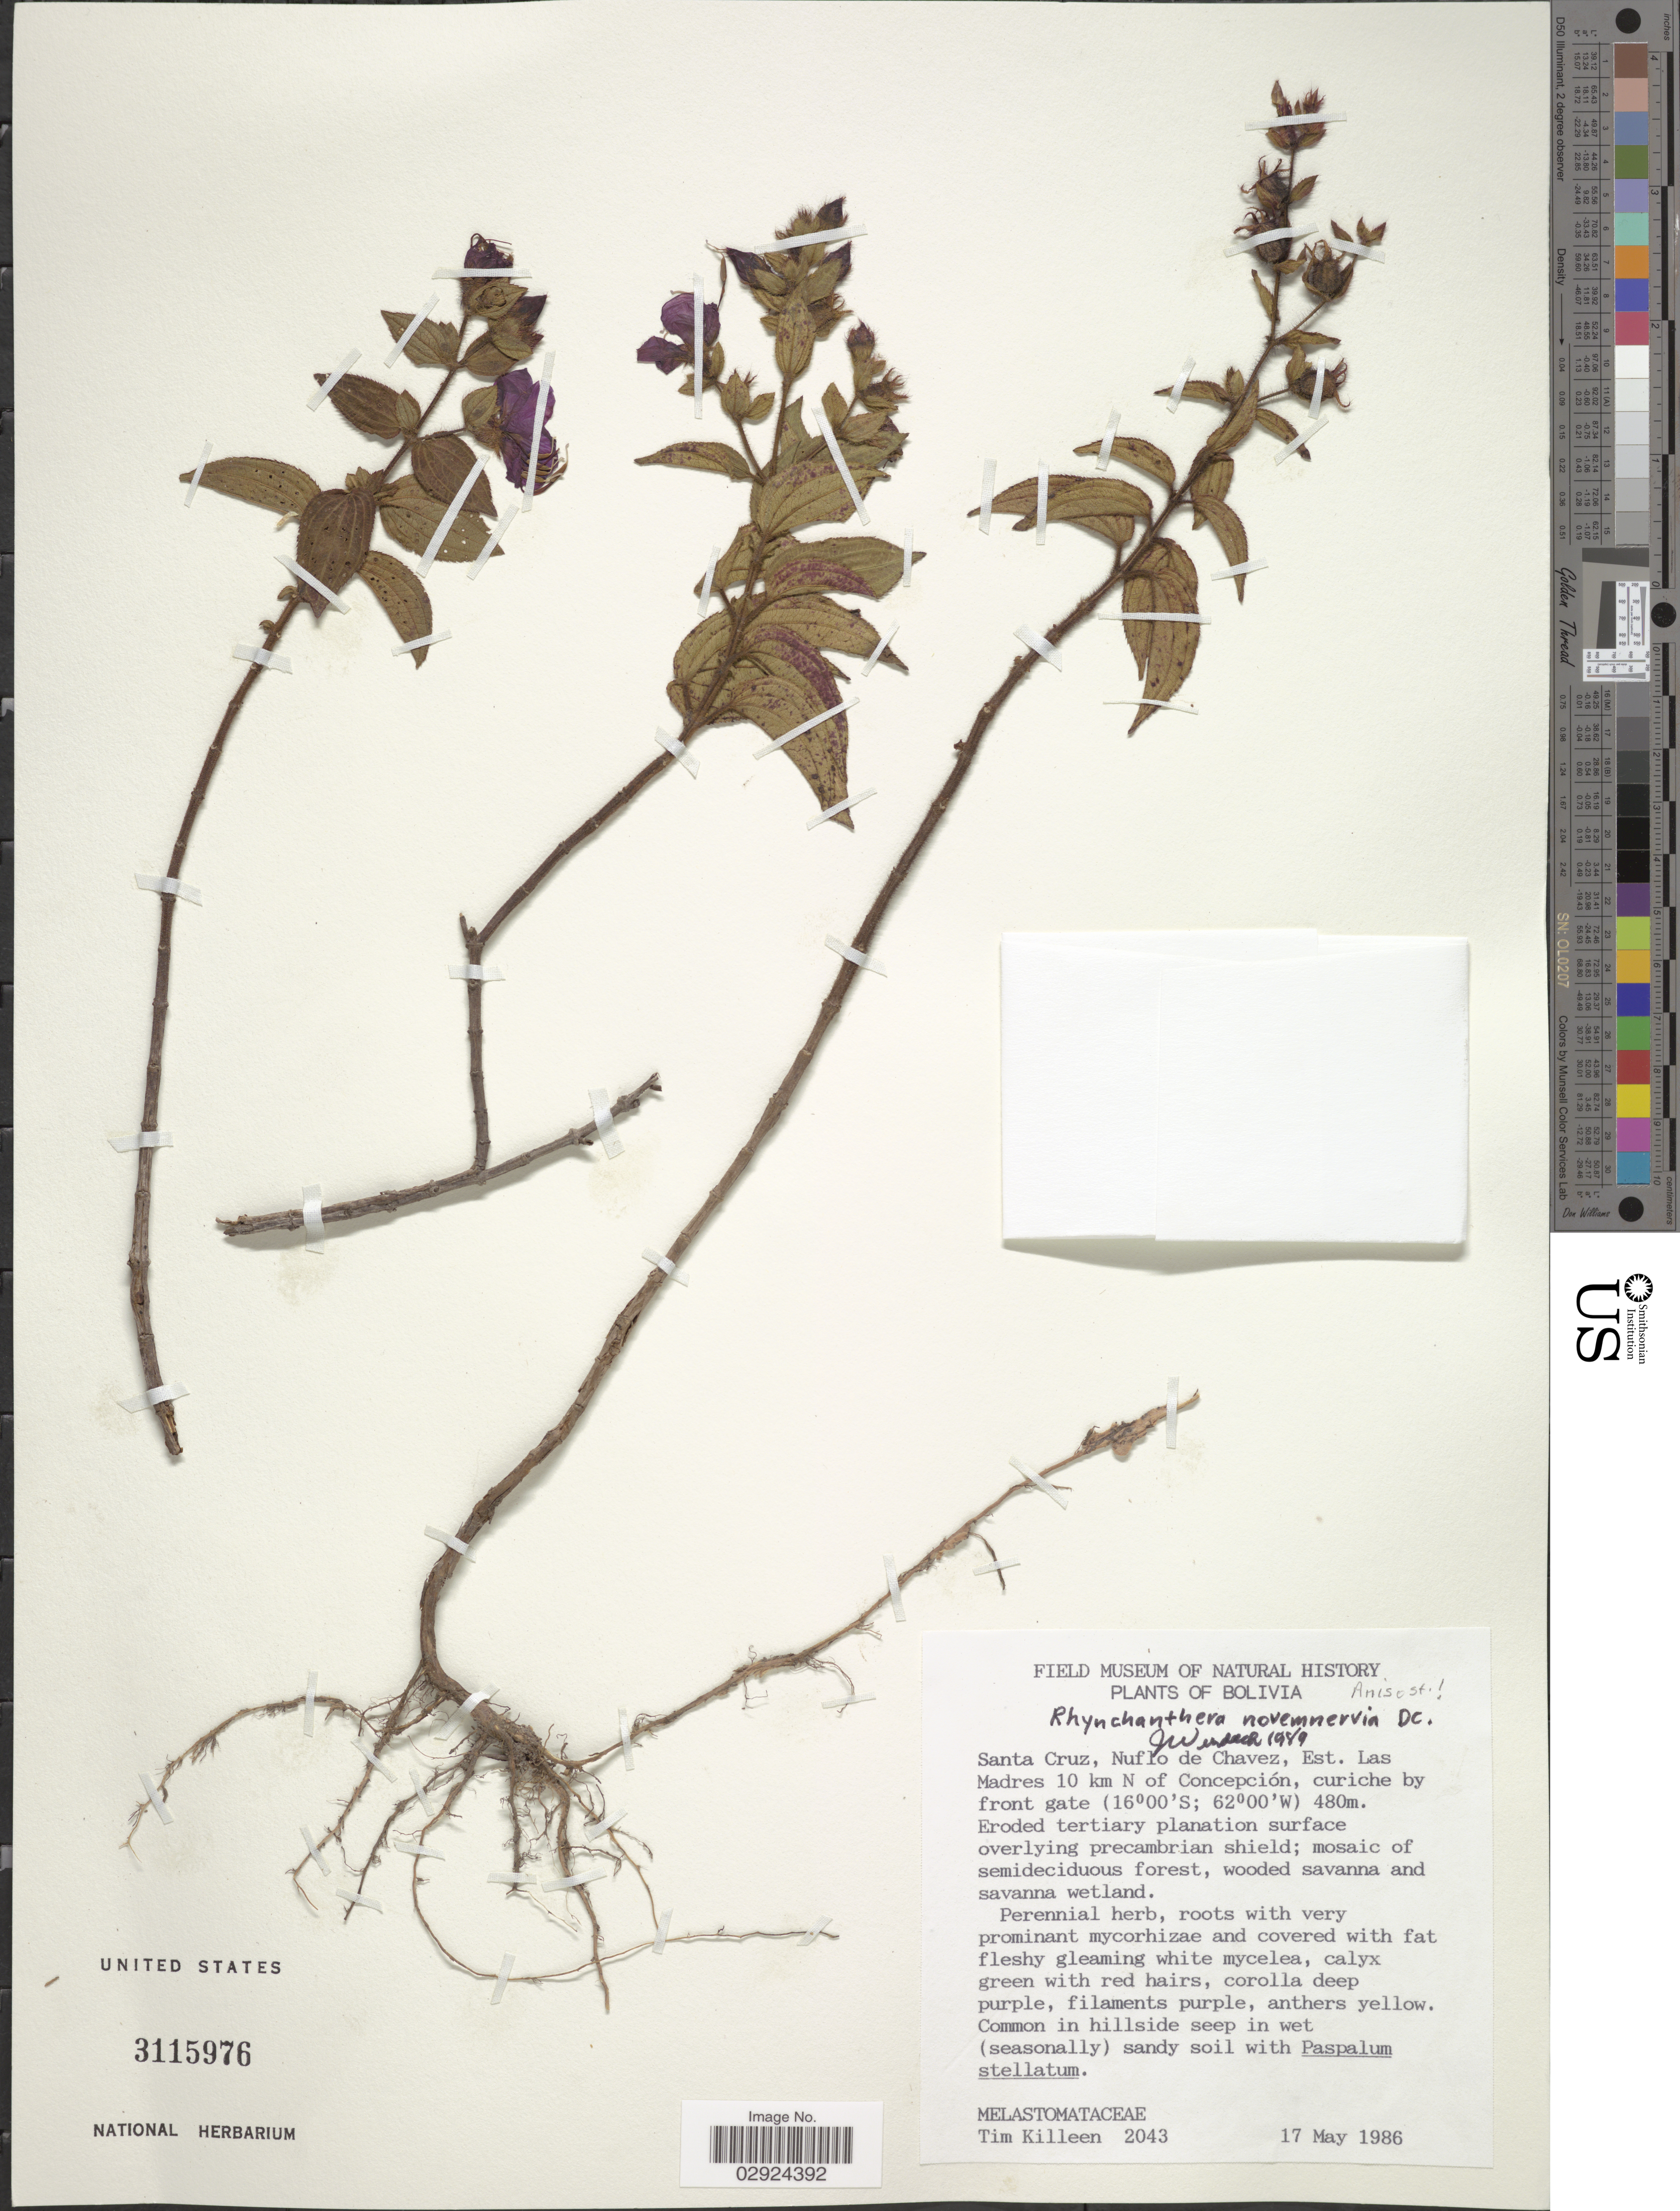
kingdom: Plantae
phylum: Tracheophyta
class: Magnoliopsida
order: Myrtales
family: Melastomataceae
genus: Rhynchanthera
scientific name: Rhynchanthera novemnervia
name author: DC.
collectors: T. J. Killeen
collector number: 2043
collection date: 1986-05-17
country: Bolivia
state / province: Santa Cruz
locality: Santa Cruz, Nuflo de Chavez, Est. Las Madres 10 km N of Concepción, curiche by front gate.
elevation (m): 480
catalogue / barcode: US 3115976